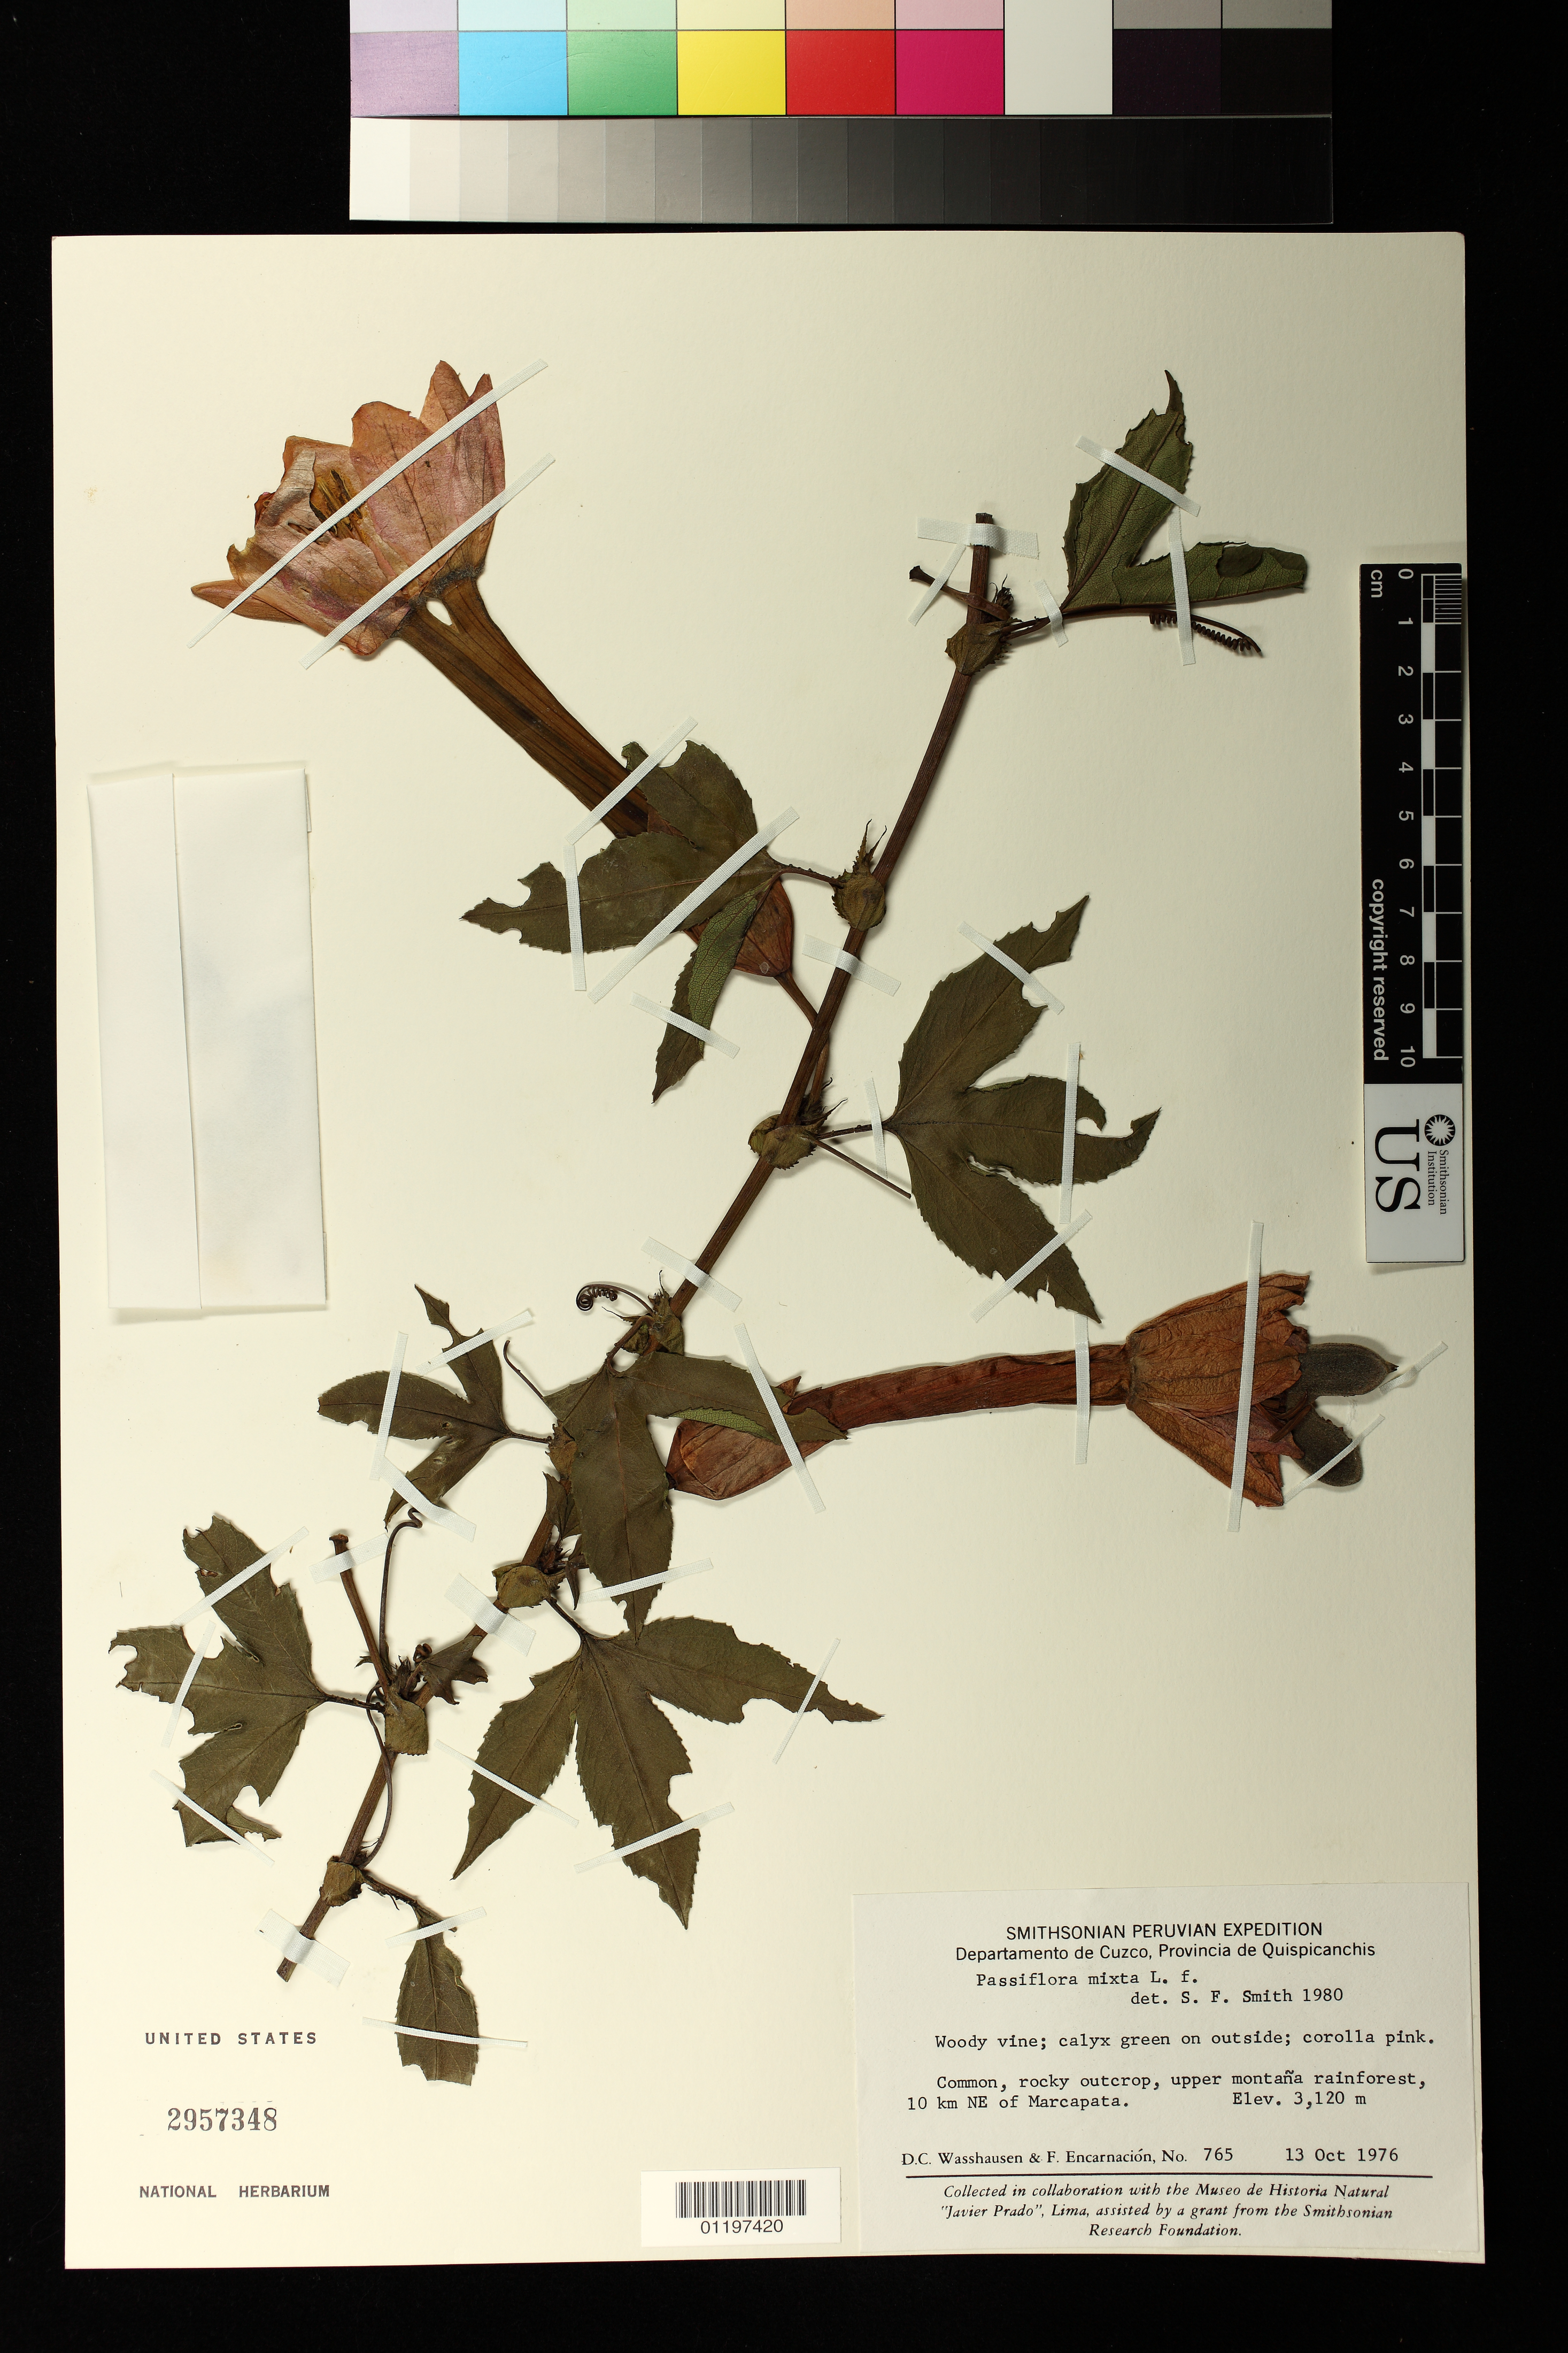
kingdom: Plantae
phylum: Tracheophyta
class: Magnoliopsida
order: Malpighiales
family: Passifloraceae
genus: Passiflora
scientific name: Passiflora mixta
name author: L. f.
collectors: D. C. Wasshausen & F. Encarnación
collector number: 765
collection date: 1976-10-13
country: Peru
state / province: Cusco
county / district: Quispicanchis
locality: Common, rocky outcrop, upper montaña rainforest, 10 km NE of Marcapata.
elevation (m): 3120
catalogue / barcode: US 2957348